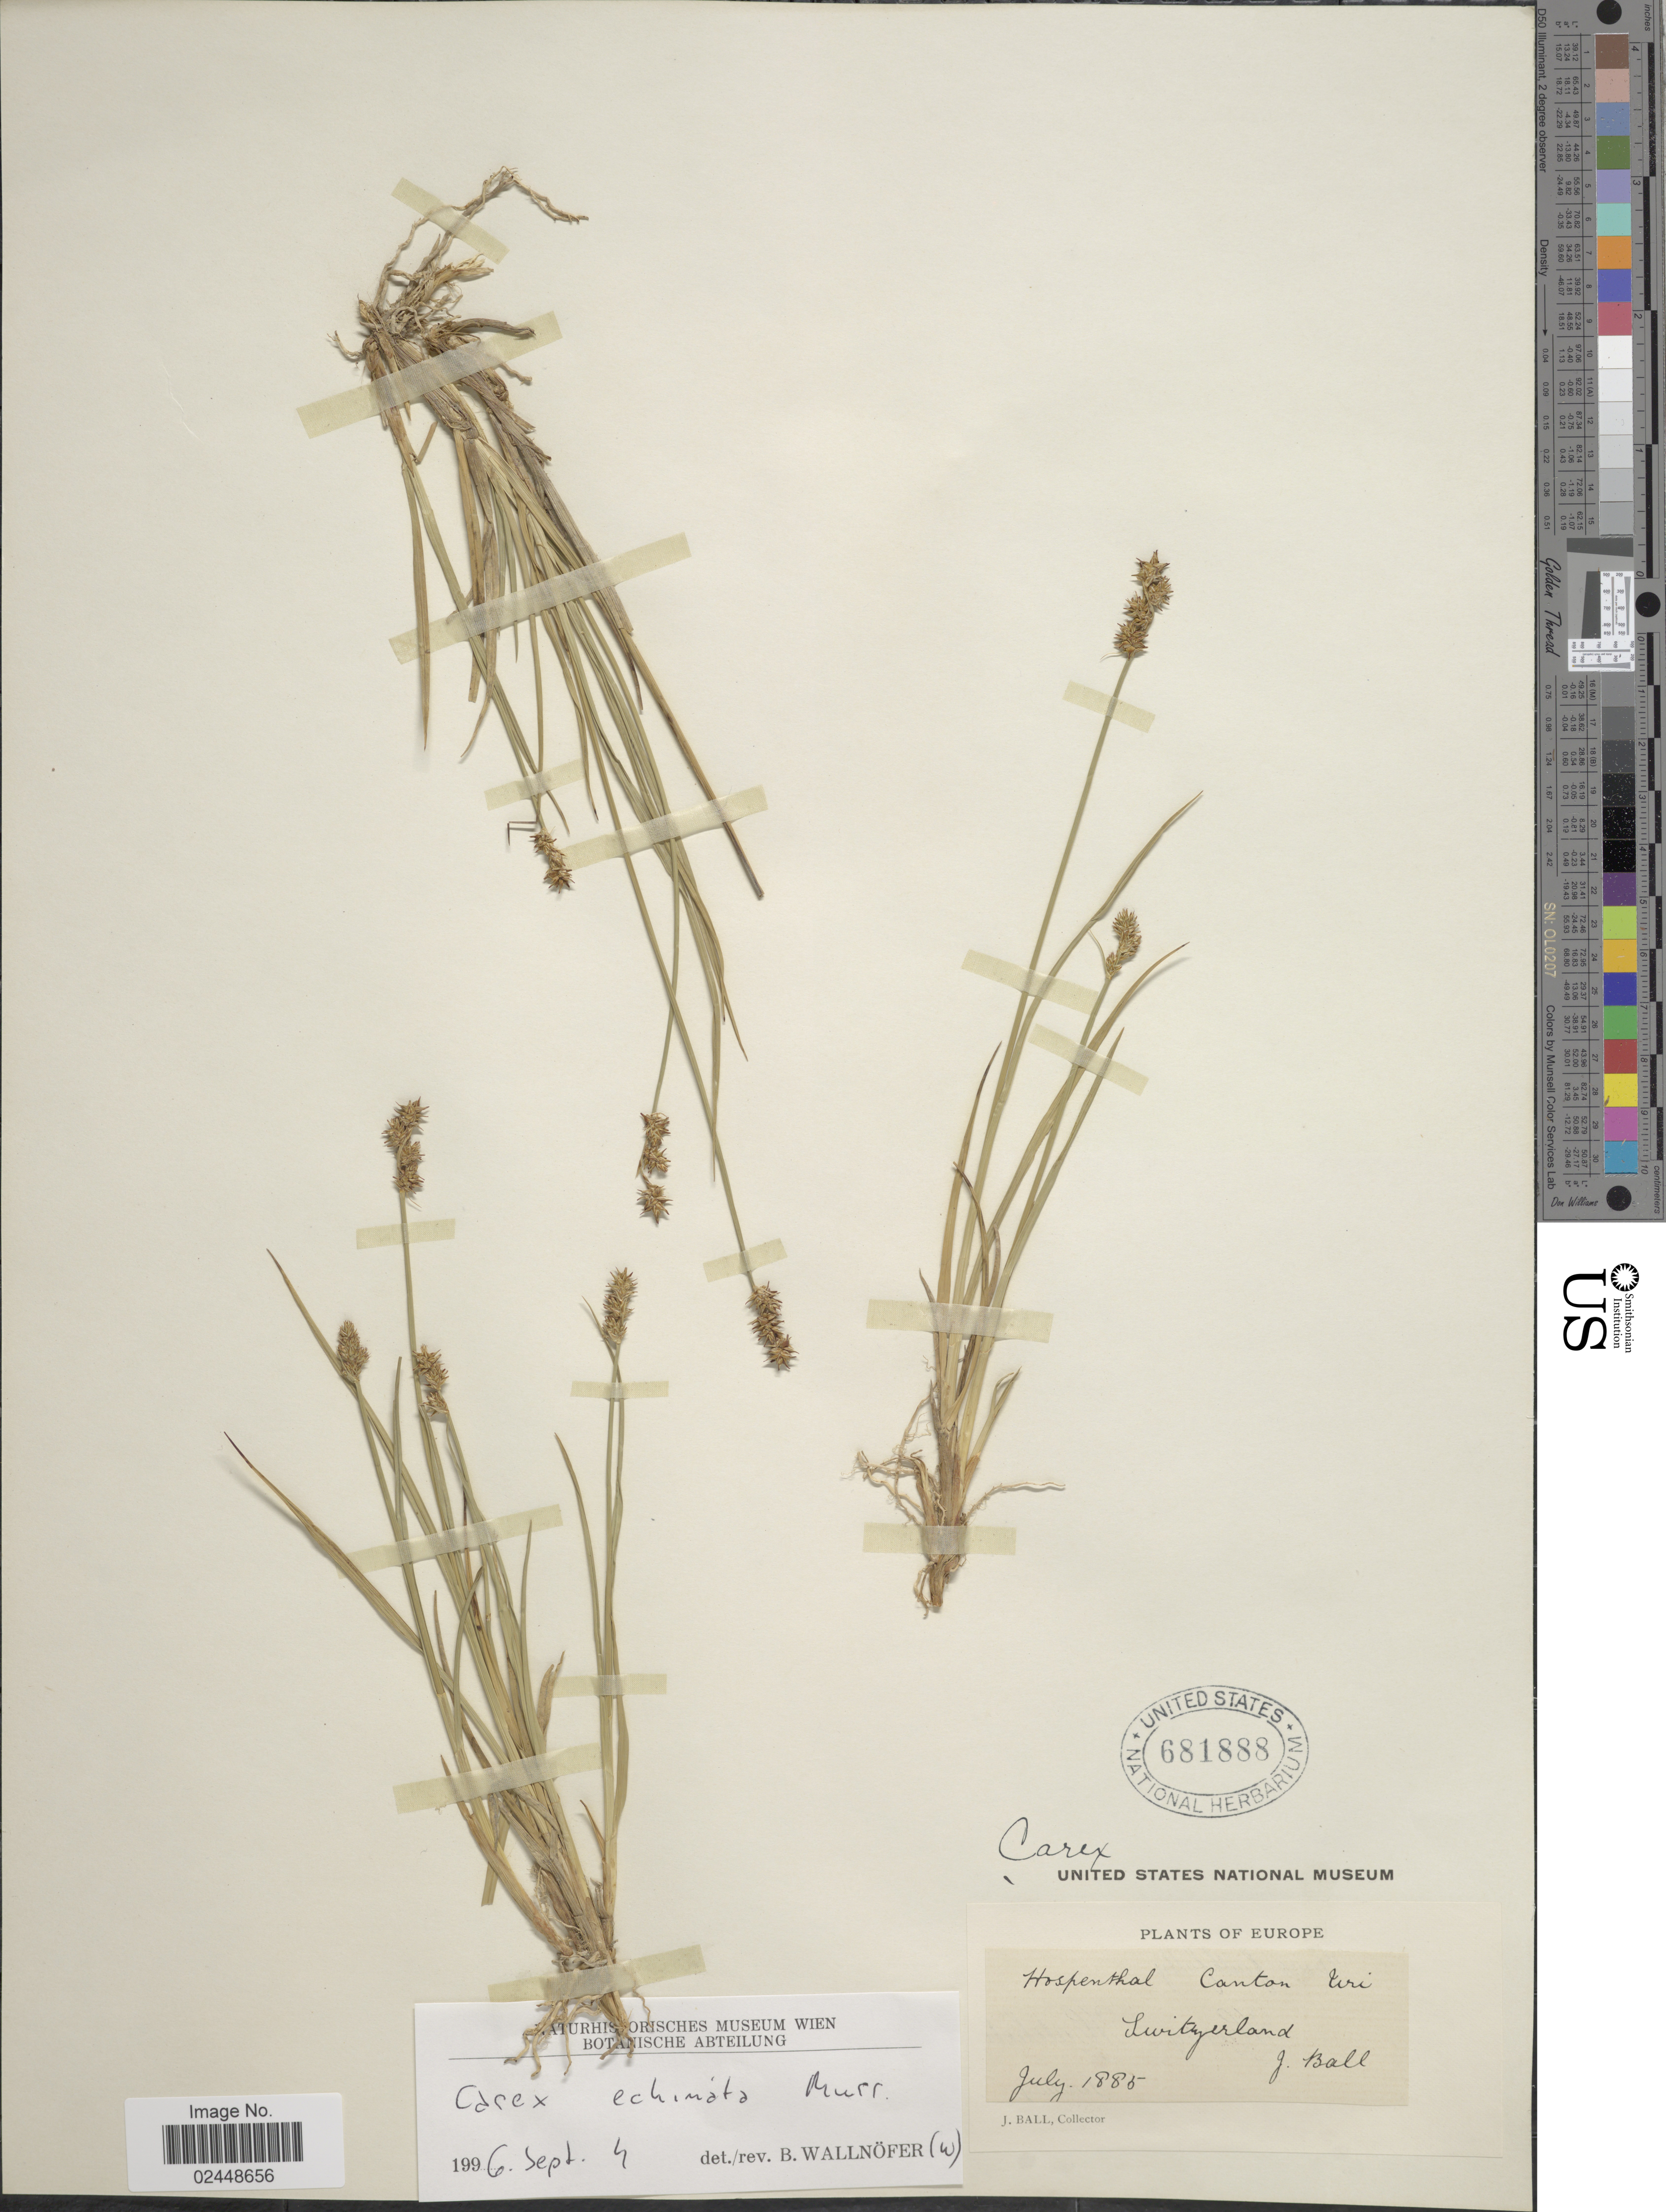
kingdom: Plantae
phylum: Tracheophyta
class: Liliopsida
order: Poales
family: Cyperaceae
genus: Carex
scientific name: Carex echinata subsp. echinata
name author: Murray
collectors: J. Ball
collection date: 1885-07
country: Switzerland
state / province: Uri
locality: Hospenthal Canton Uri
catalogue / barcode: US 681888